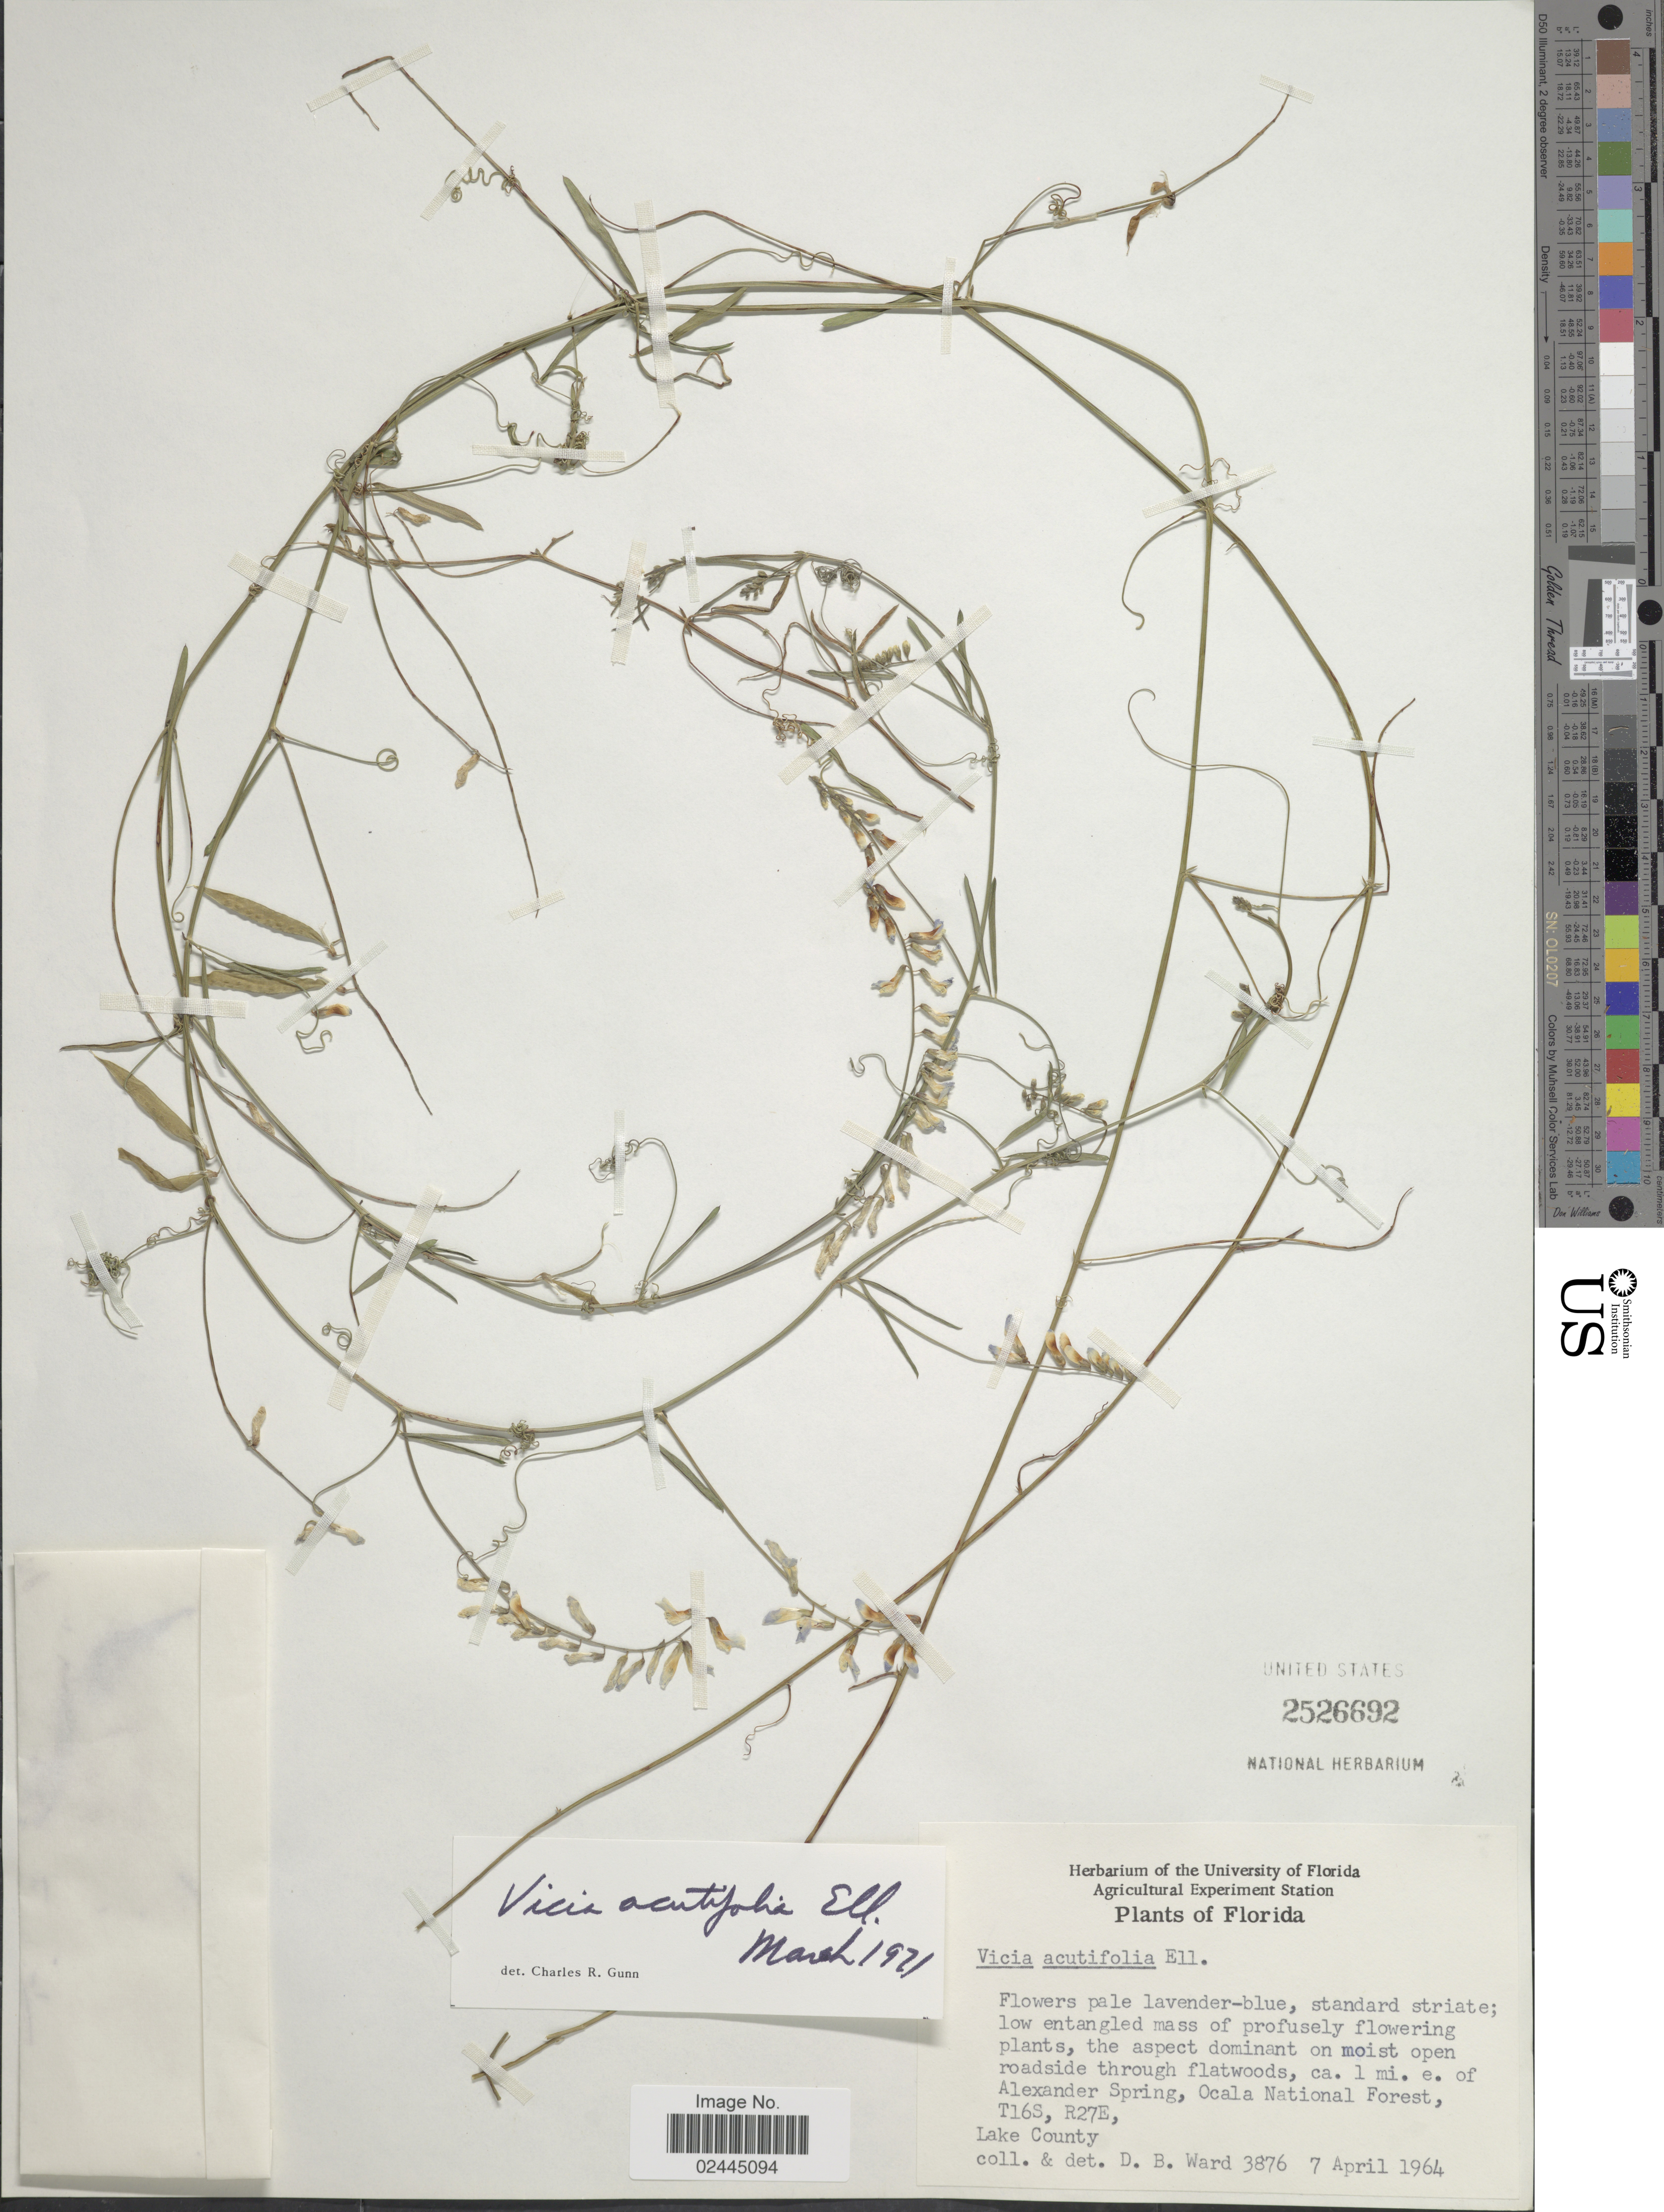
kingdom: Plantae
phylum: Tracheophyta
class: Magnoliopsida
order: Fabales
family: Fabaceae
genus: Vicia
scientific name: Vicia acutifolia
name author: Elliott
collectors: D. B. Ward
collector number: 3876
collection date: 1964-04-07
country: United States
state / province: Florida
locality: Ca. 1 mi. e. of Alexander Spring, Ocala National Forest, T16S, R27E, Lake County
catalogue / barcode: US 2526692